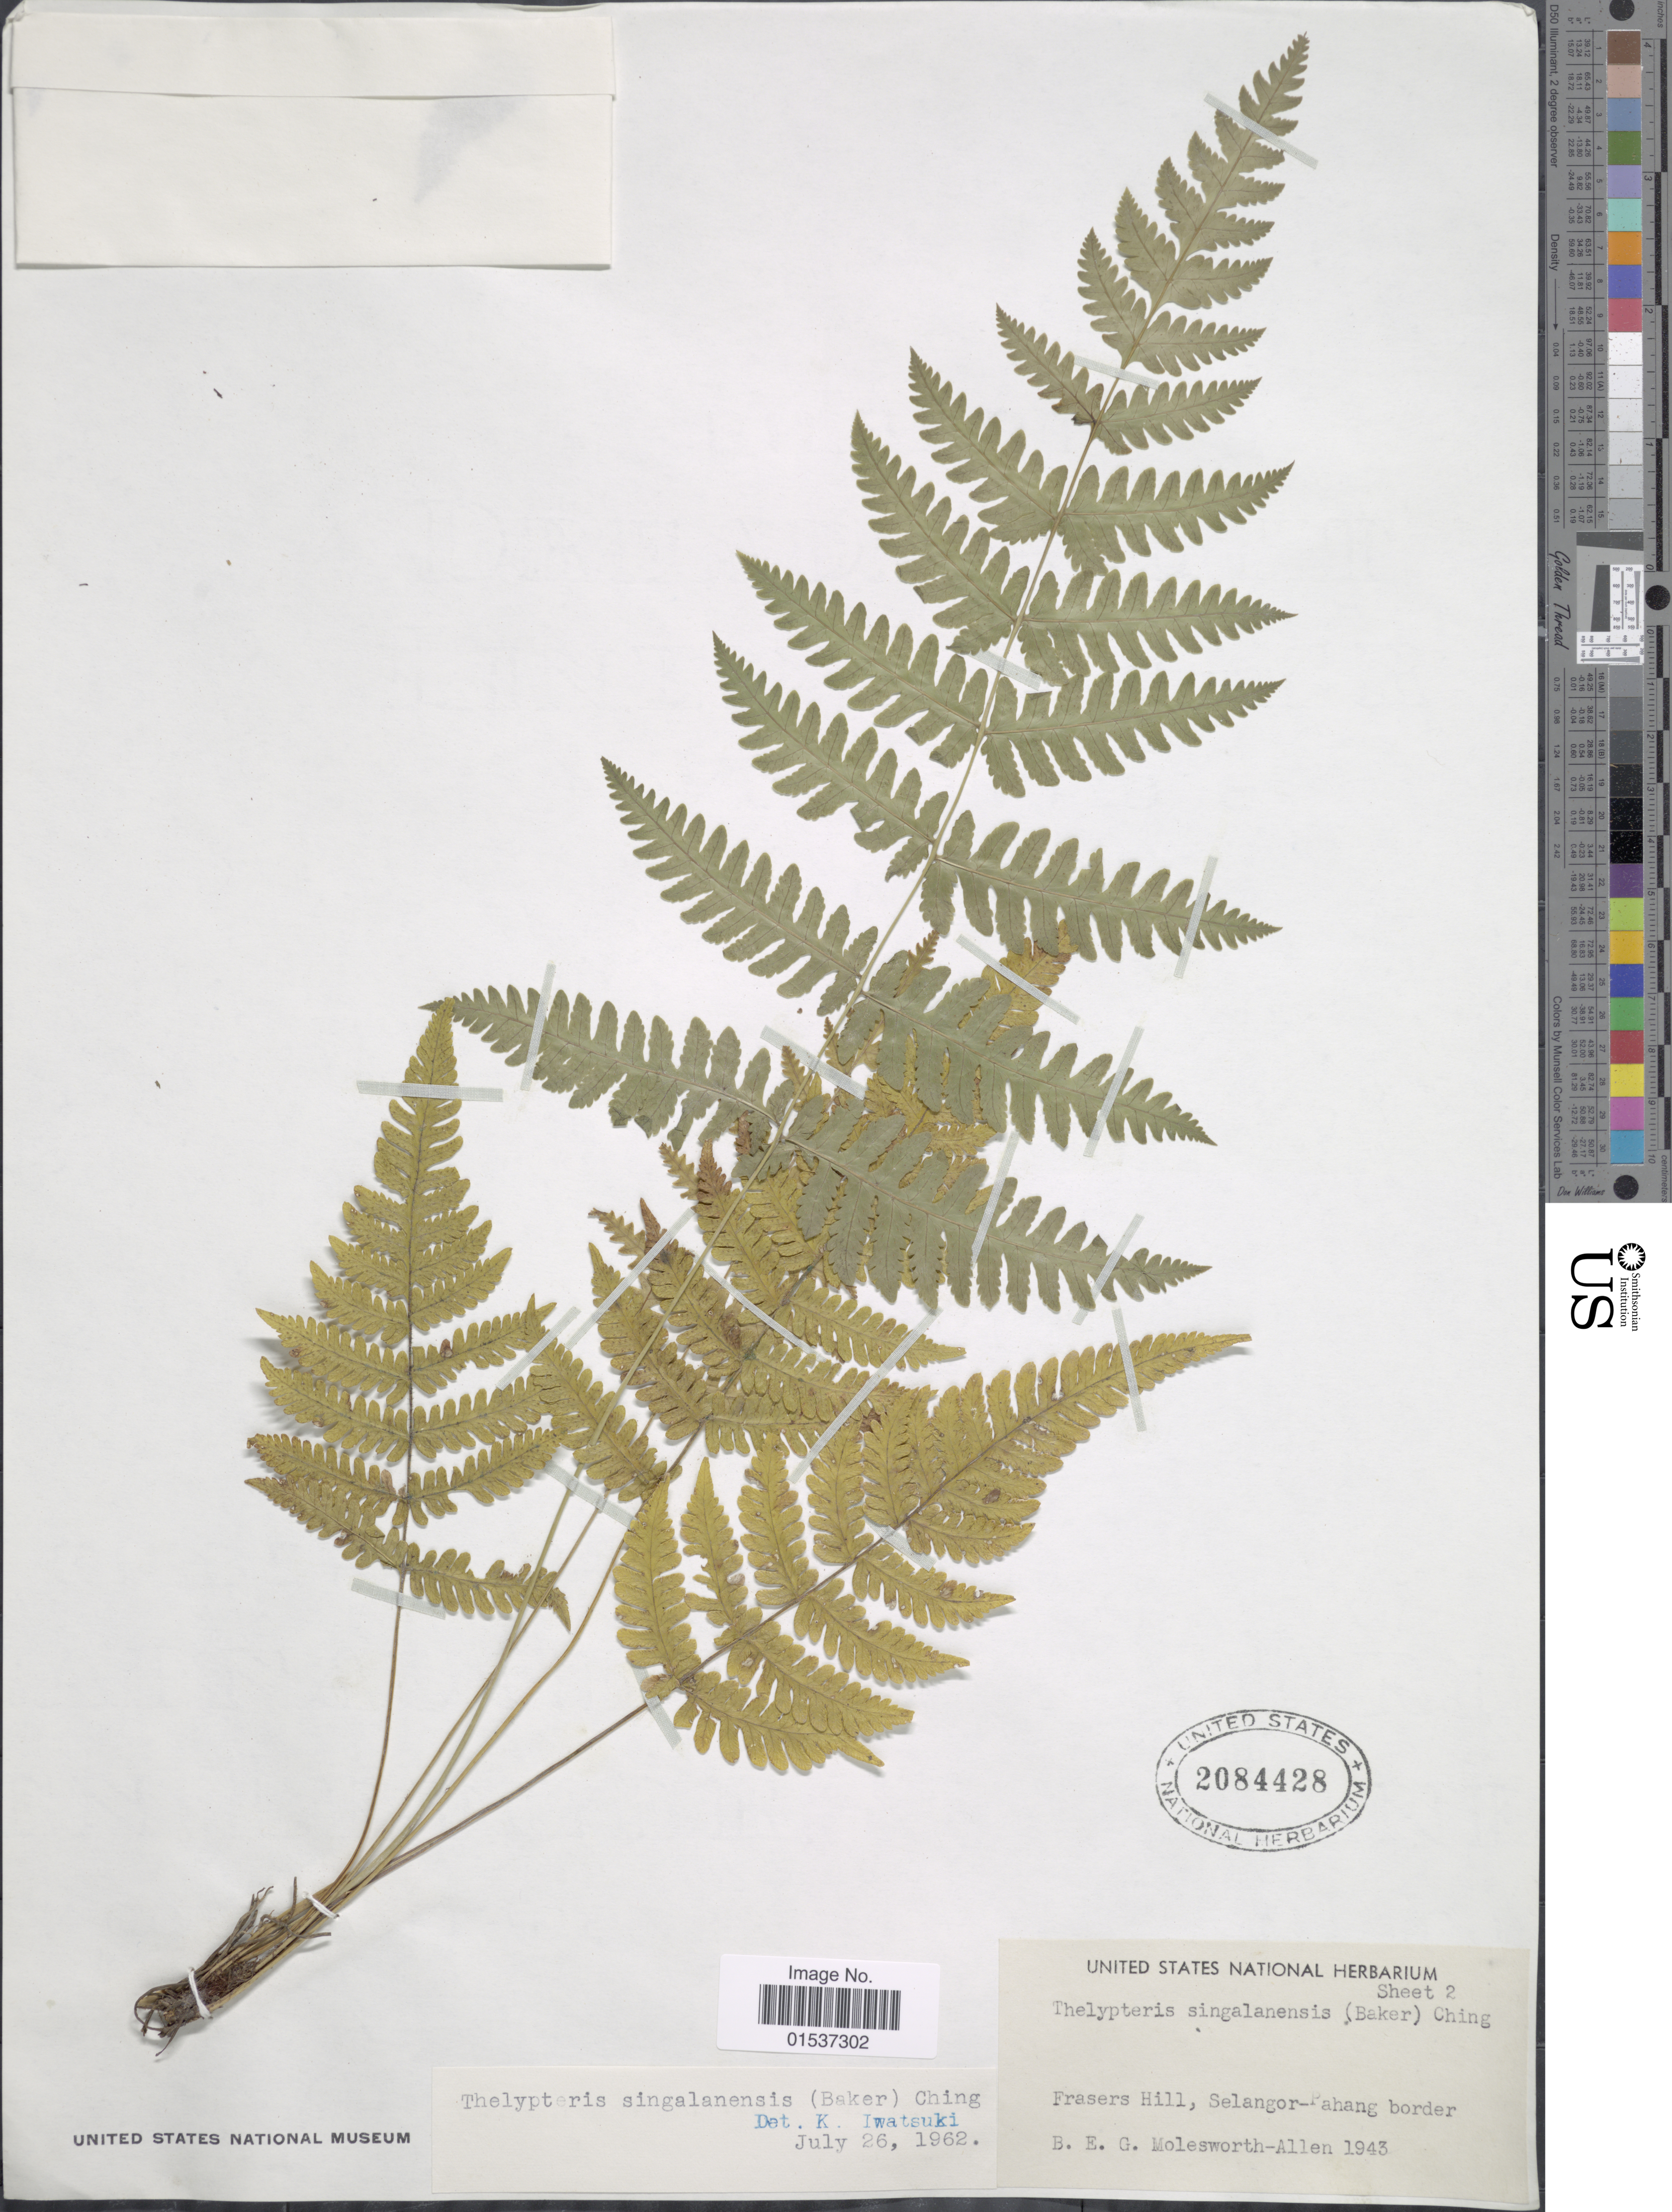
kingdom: Plantae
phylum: Tracheophyta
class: Polypodiopsida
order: Polypodiales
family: Thelypteridaceae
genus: Metathelypteris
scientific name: Metathelypteris singalanensis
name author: (Baker) Ching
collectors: B. E. G. Molesworth-Allen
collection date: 1943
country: Malaysia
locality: Frasers Hill, Selangor-Pahang border.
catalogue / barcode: US 2084428